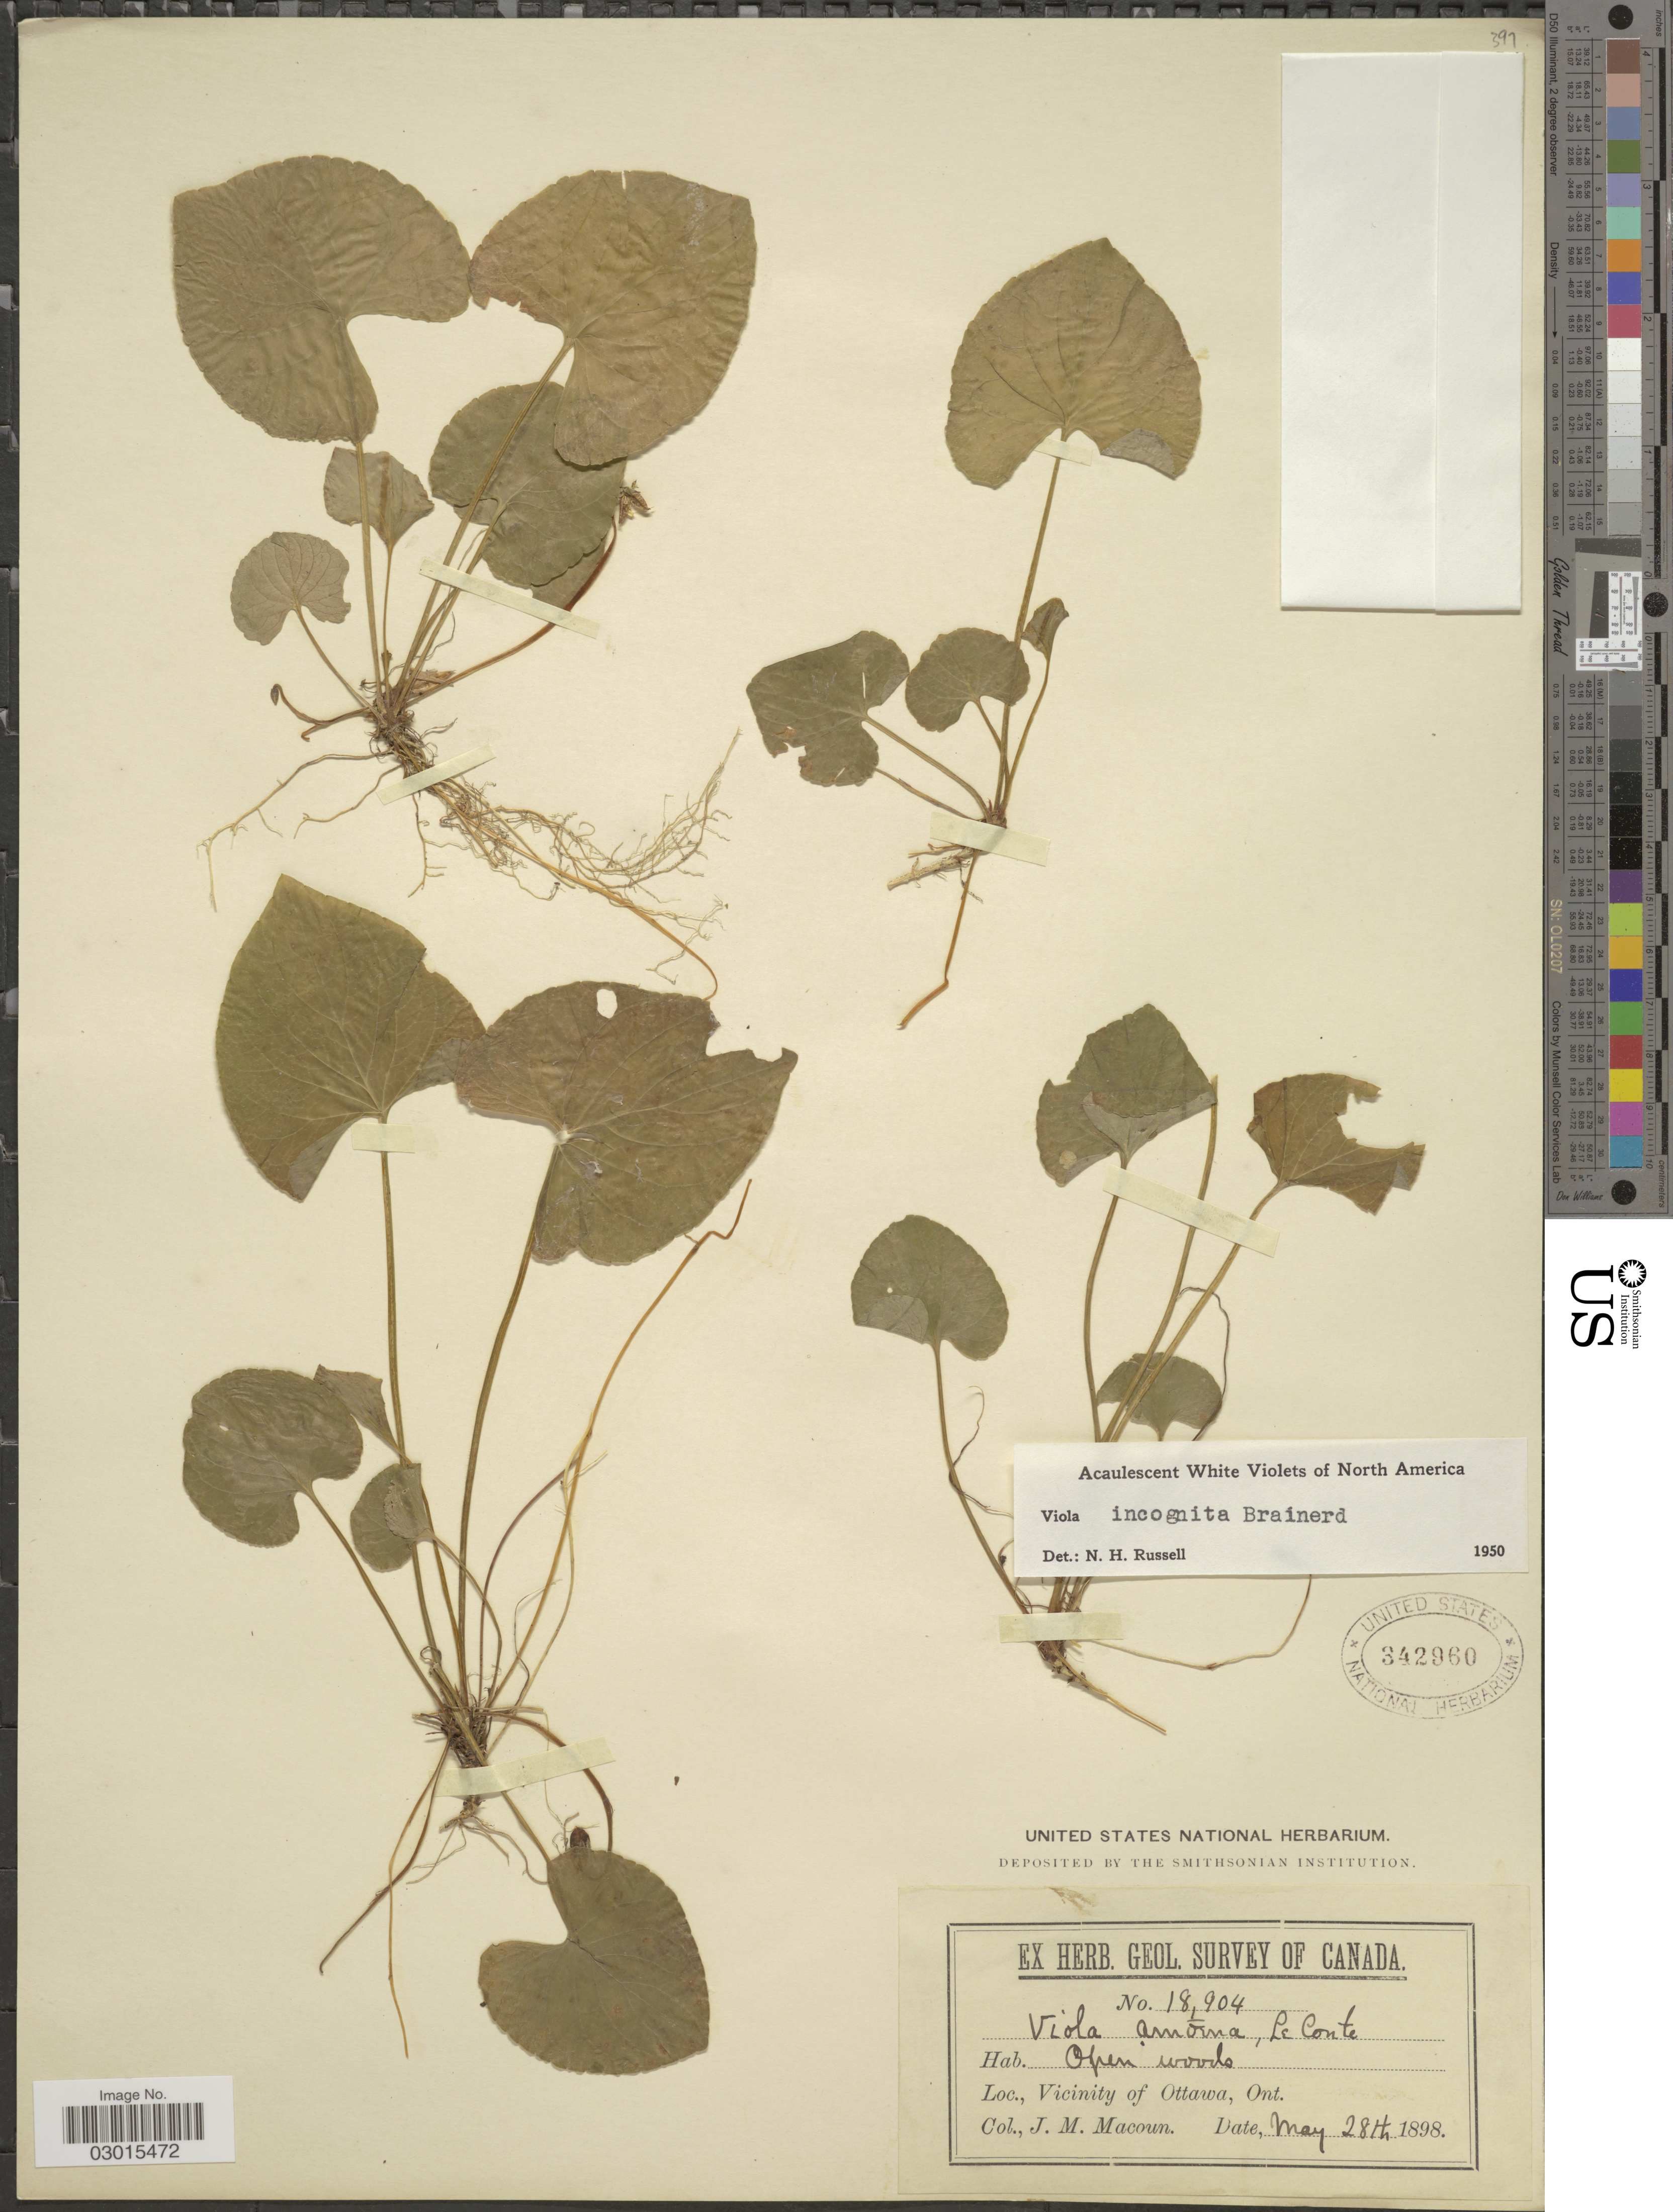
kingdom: Plantae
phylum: Tracheophyta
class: Magnoliopsida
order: Malpighiales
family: Violaceae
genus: Viola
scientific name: Viola incognita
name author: Brainerd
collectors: J. M. Macoun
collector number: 18904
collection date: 1898-05-28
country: Canada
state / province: Ontario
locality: Vicinity of Ottawa, Ont.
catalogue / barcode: US 342960